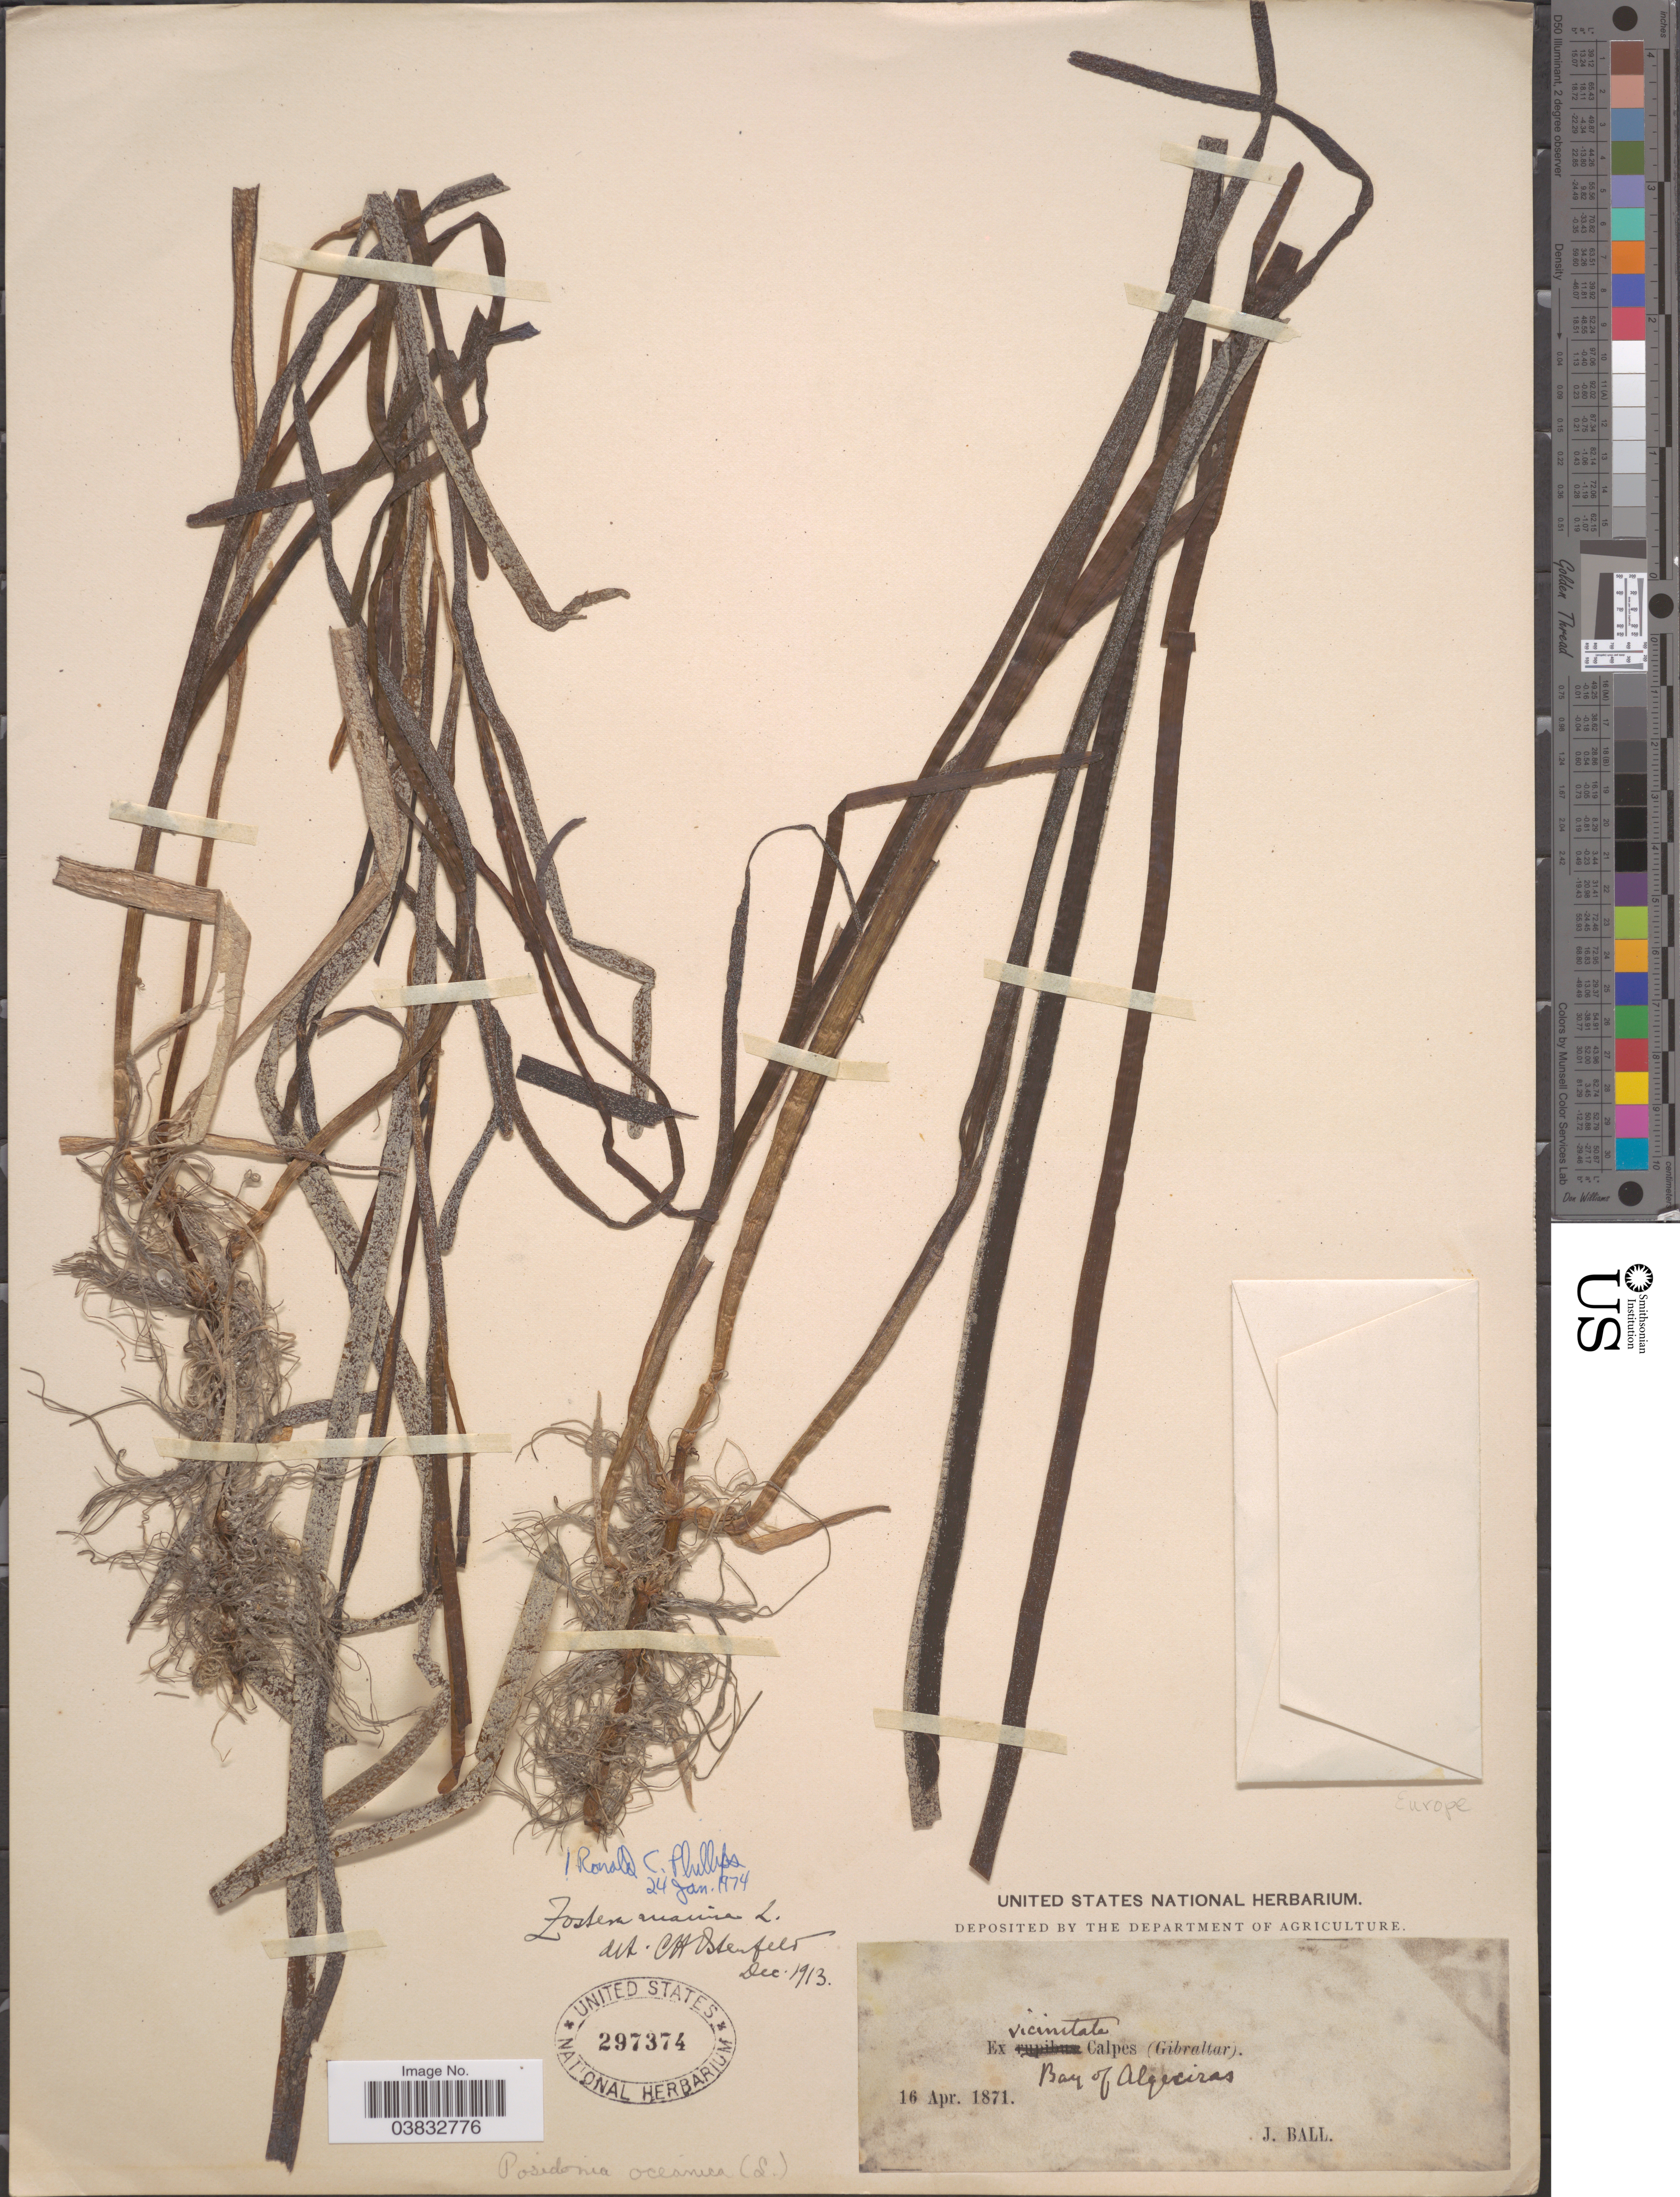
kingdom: Plantae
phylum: Tracheophyta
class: Liliopsida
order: Alismatales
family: Zosteraceae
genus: Zostera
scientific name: Zostera marina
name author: L.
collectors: J. Ball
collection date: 1871-04-16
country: Gibraltar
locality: Ex vicinitate Calpes (Gibraltar), Bay of Algeciras.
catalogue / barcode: US 297374